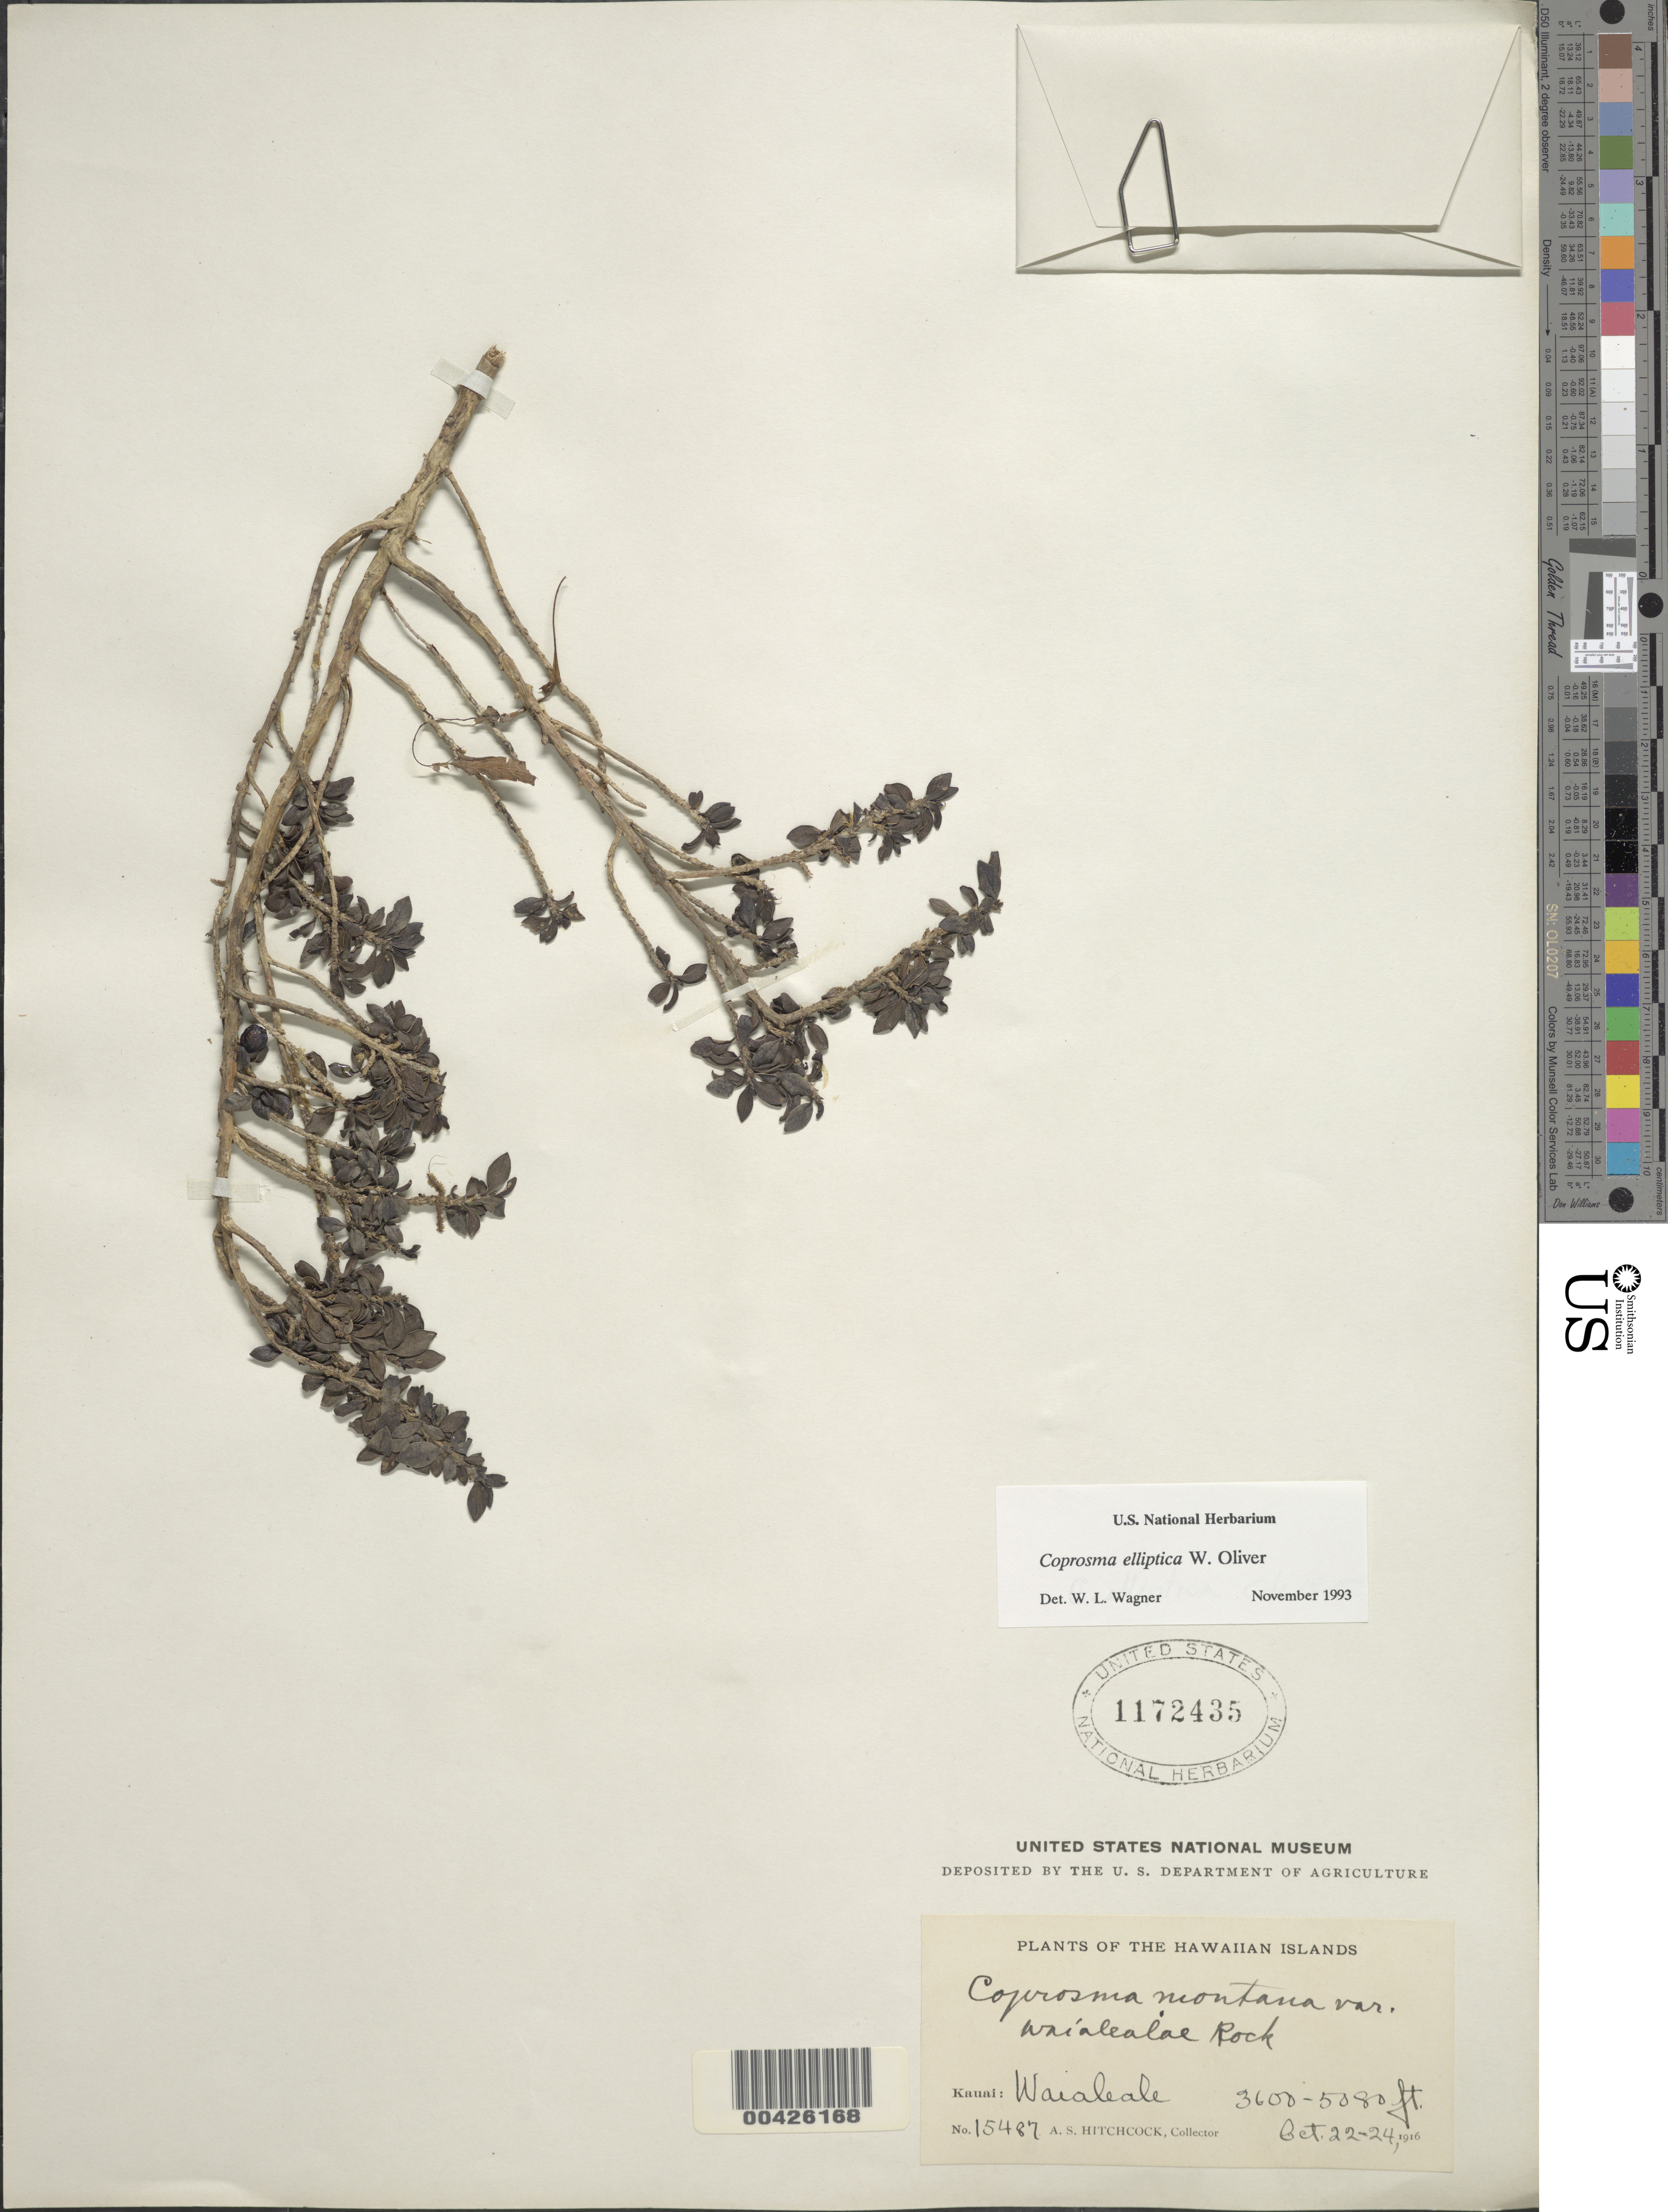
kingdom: Plantae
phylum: Tracheophyta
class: Magnoliopsida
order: Gentianales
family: Rubiaceae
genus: Coprosma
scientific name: Coprosma elliptica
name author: W.R.B. Oliv.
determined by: Wagner, W. L., (BOT), Smithsonian Institution - National Museum of Natural History (UNITED STATES)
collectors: A. S. Hitchcock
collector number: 15487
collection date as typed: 22 Oct 1916 to 24 Oct 1916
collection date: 1916-10-22/1916-10-24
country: United States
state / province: Hawaii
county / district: Kauai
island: Kaua'i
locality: Waialeale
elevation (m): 1097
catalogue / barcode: US 1172435